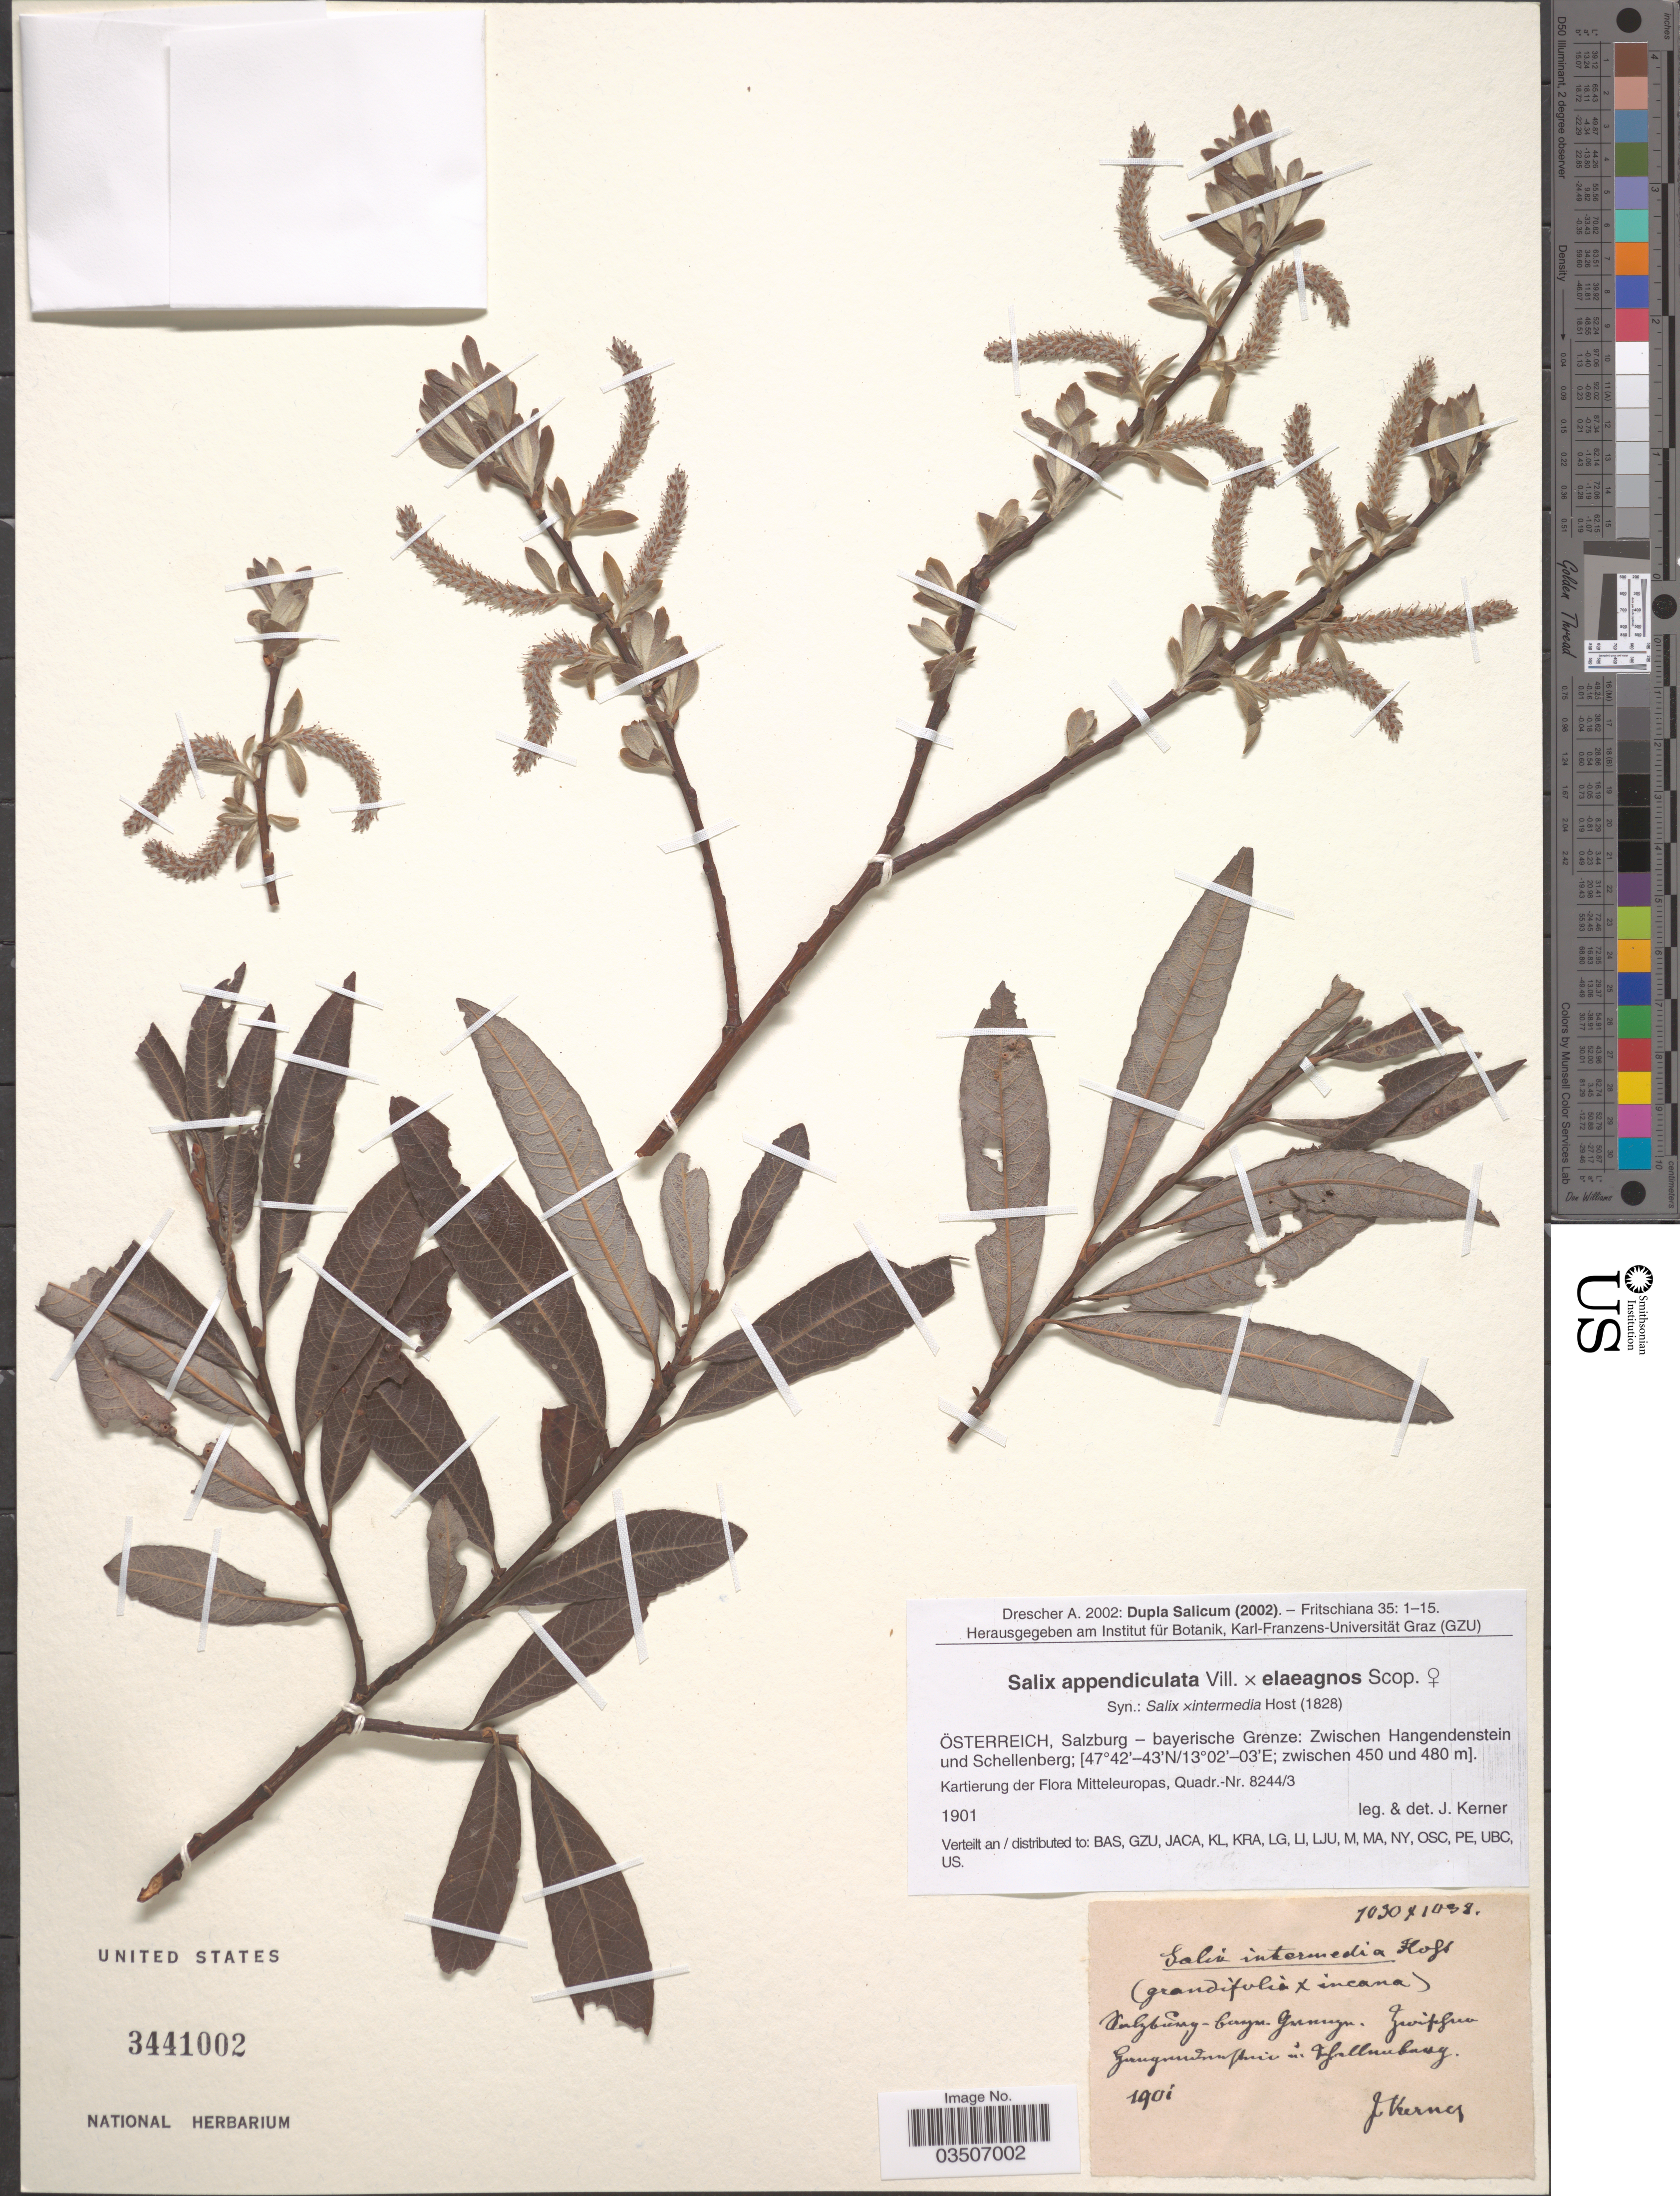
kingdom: Plantae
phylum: Tracheophyta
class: Magnoliopsida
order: Malpighiales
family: Salicaceae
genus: Salix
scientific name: Salix appendiculata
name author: Vill.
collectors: J. Kerner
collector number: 1030/1038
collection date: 1901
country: Austria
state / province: Salzburg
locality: Österreich - bayerische Grenze: Zwischen Hangendenstein und Schellenberg.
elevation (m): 450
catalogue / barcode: US 3441002